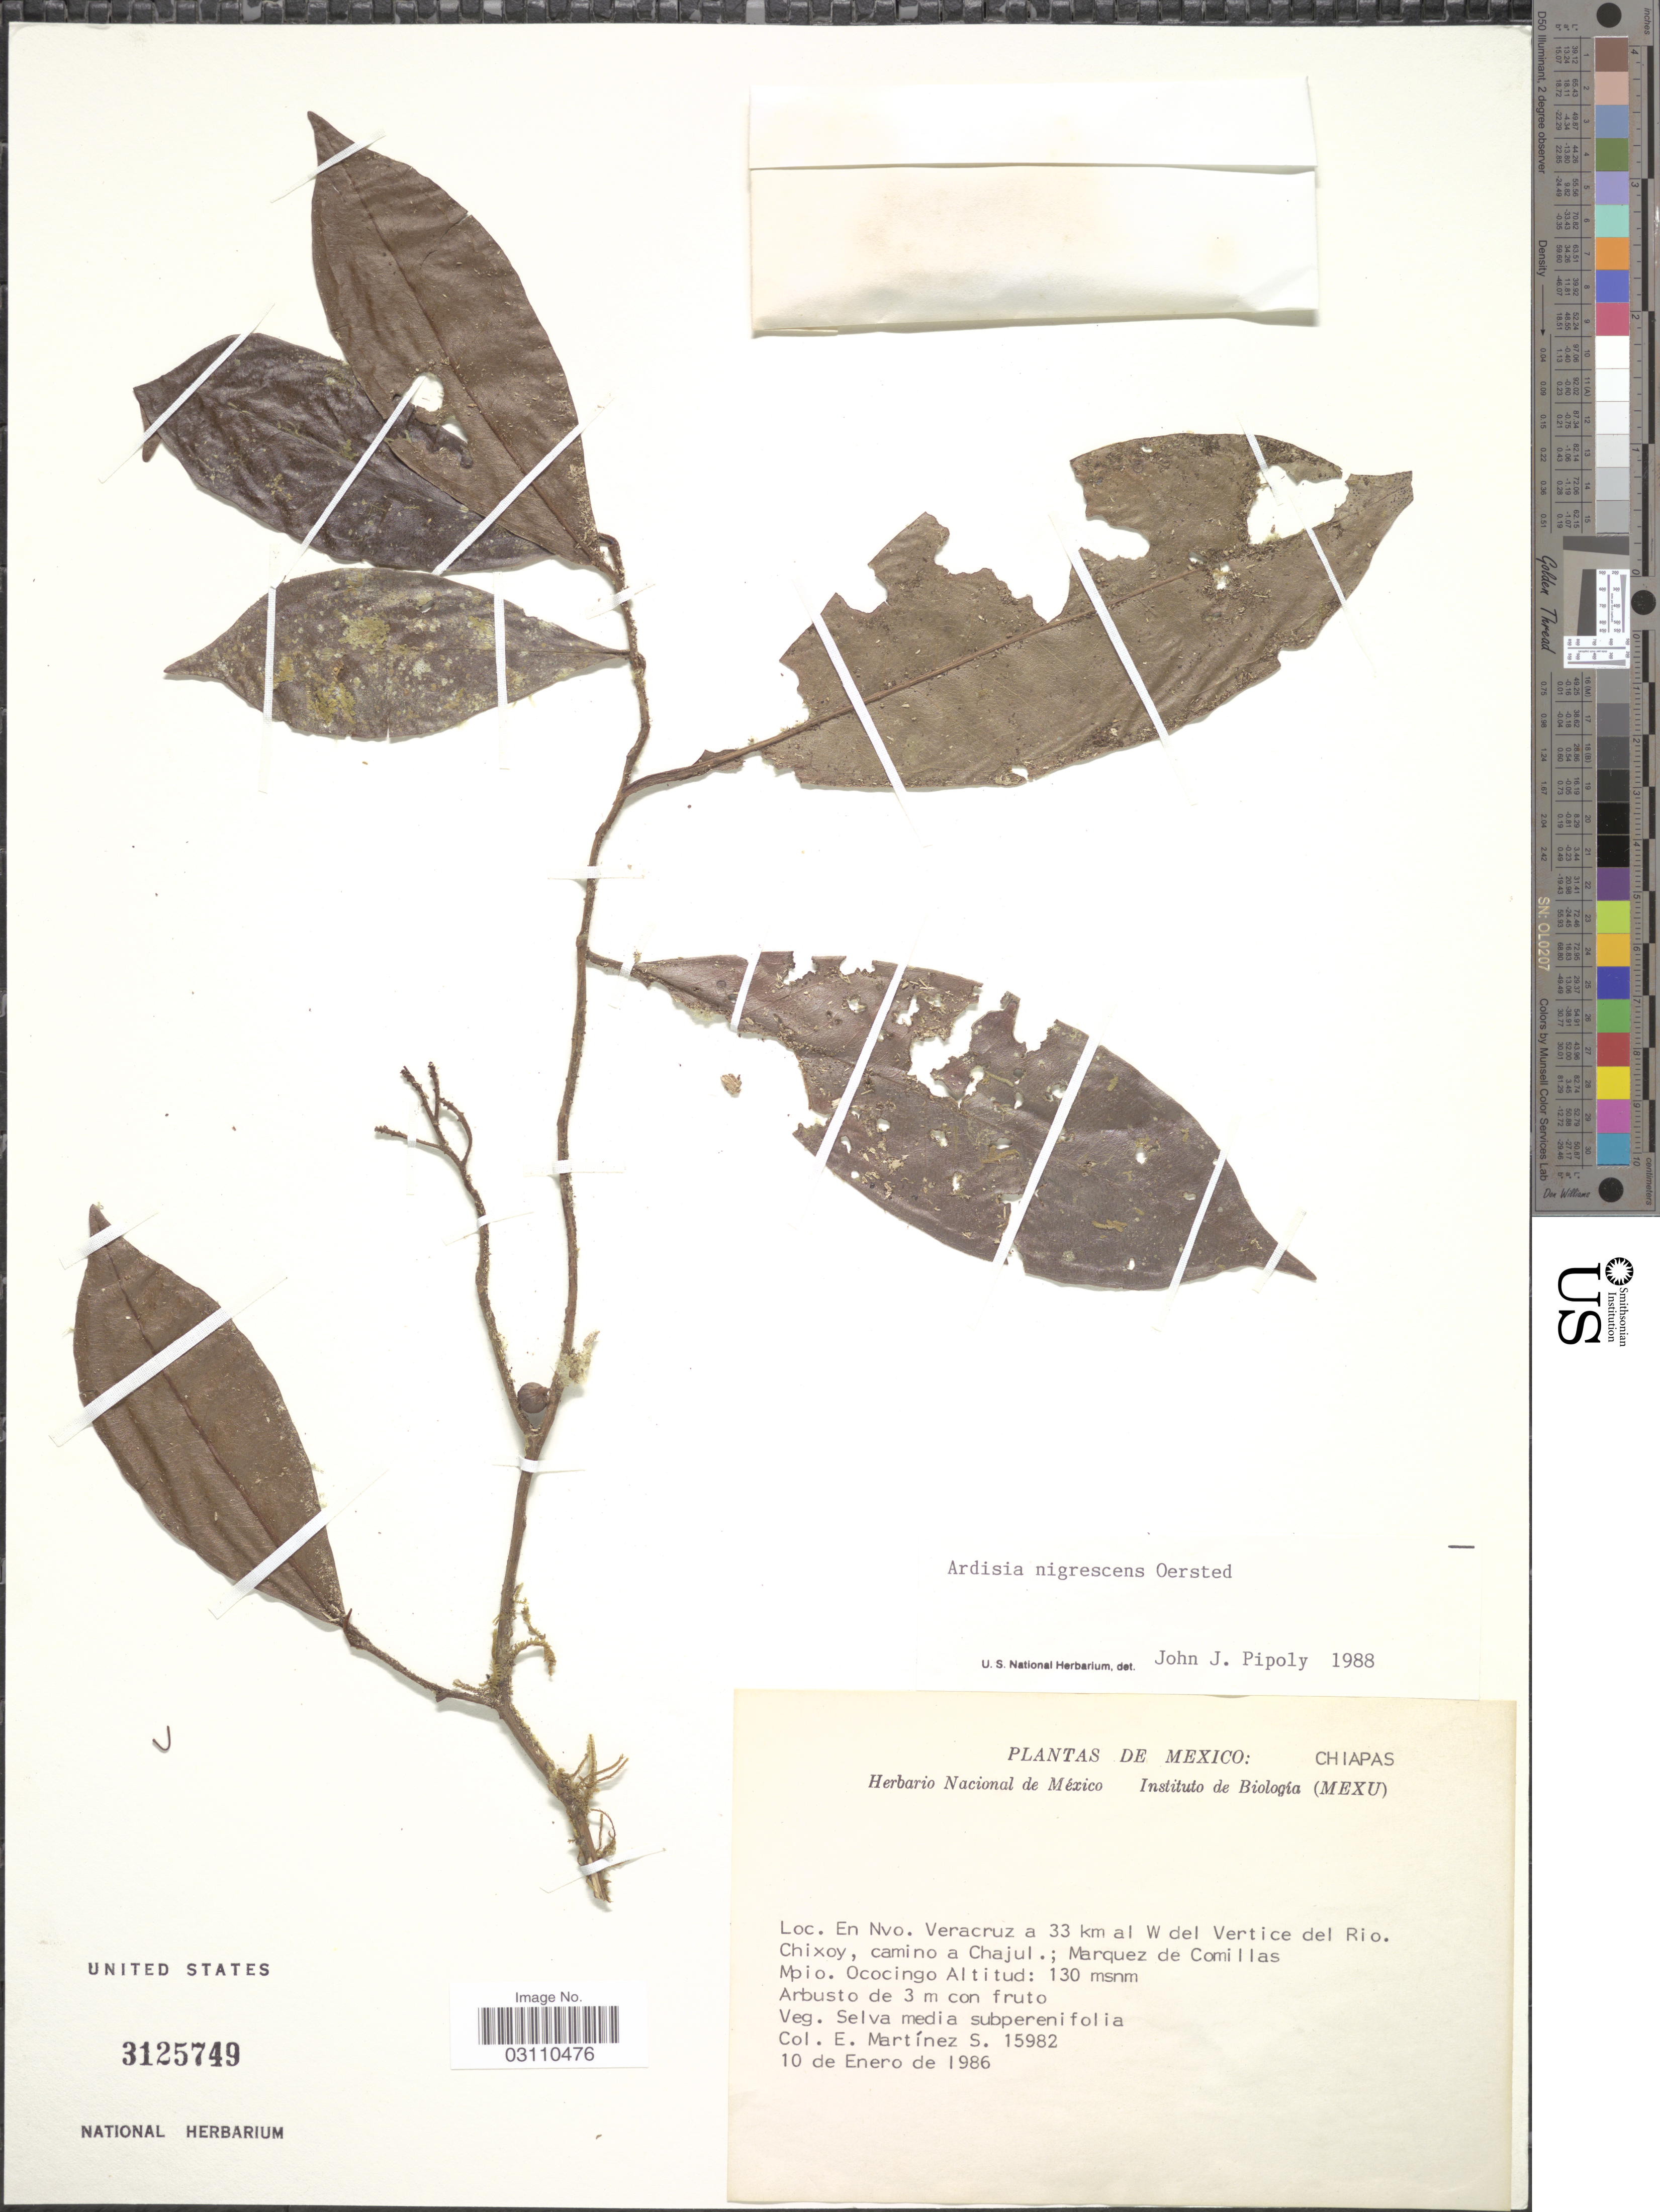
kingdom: Plantae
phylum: Tracheophyta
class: Magnoliopsida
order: Ericales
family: Primulaceae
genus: Ardisia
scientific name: Ardisia nigrescens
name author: Oerst.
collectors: E. M. Martínez S.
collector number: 15982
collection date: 1986-01-10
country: Mexico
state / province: Chiapas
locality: En Nvo. Veracruz a 33 km al W del Vertice del Rio. Chixoy, camino a Chajul.; Marquez de Comillas. Mpio. Ococingo.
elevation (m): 130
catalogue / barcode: US 3125749